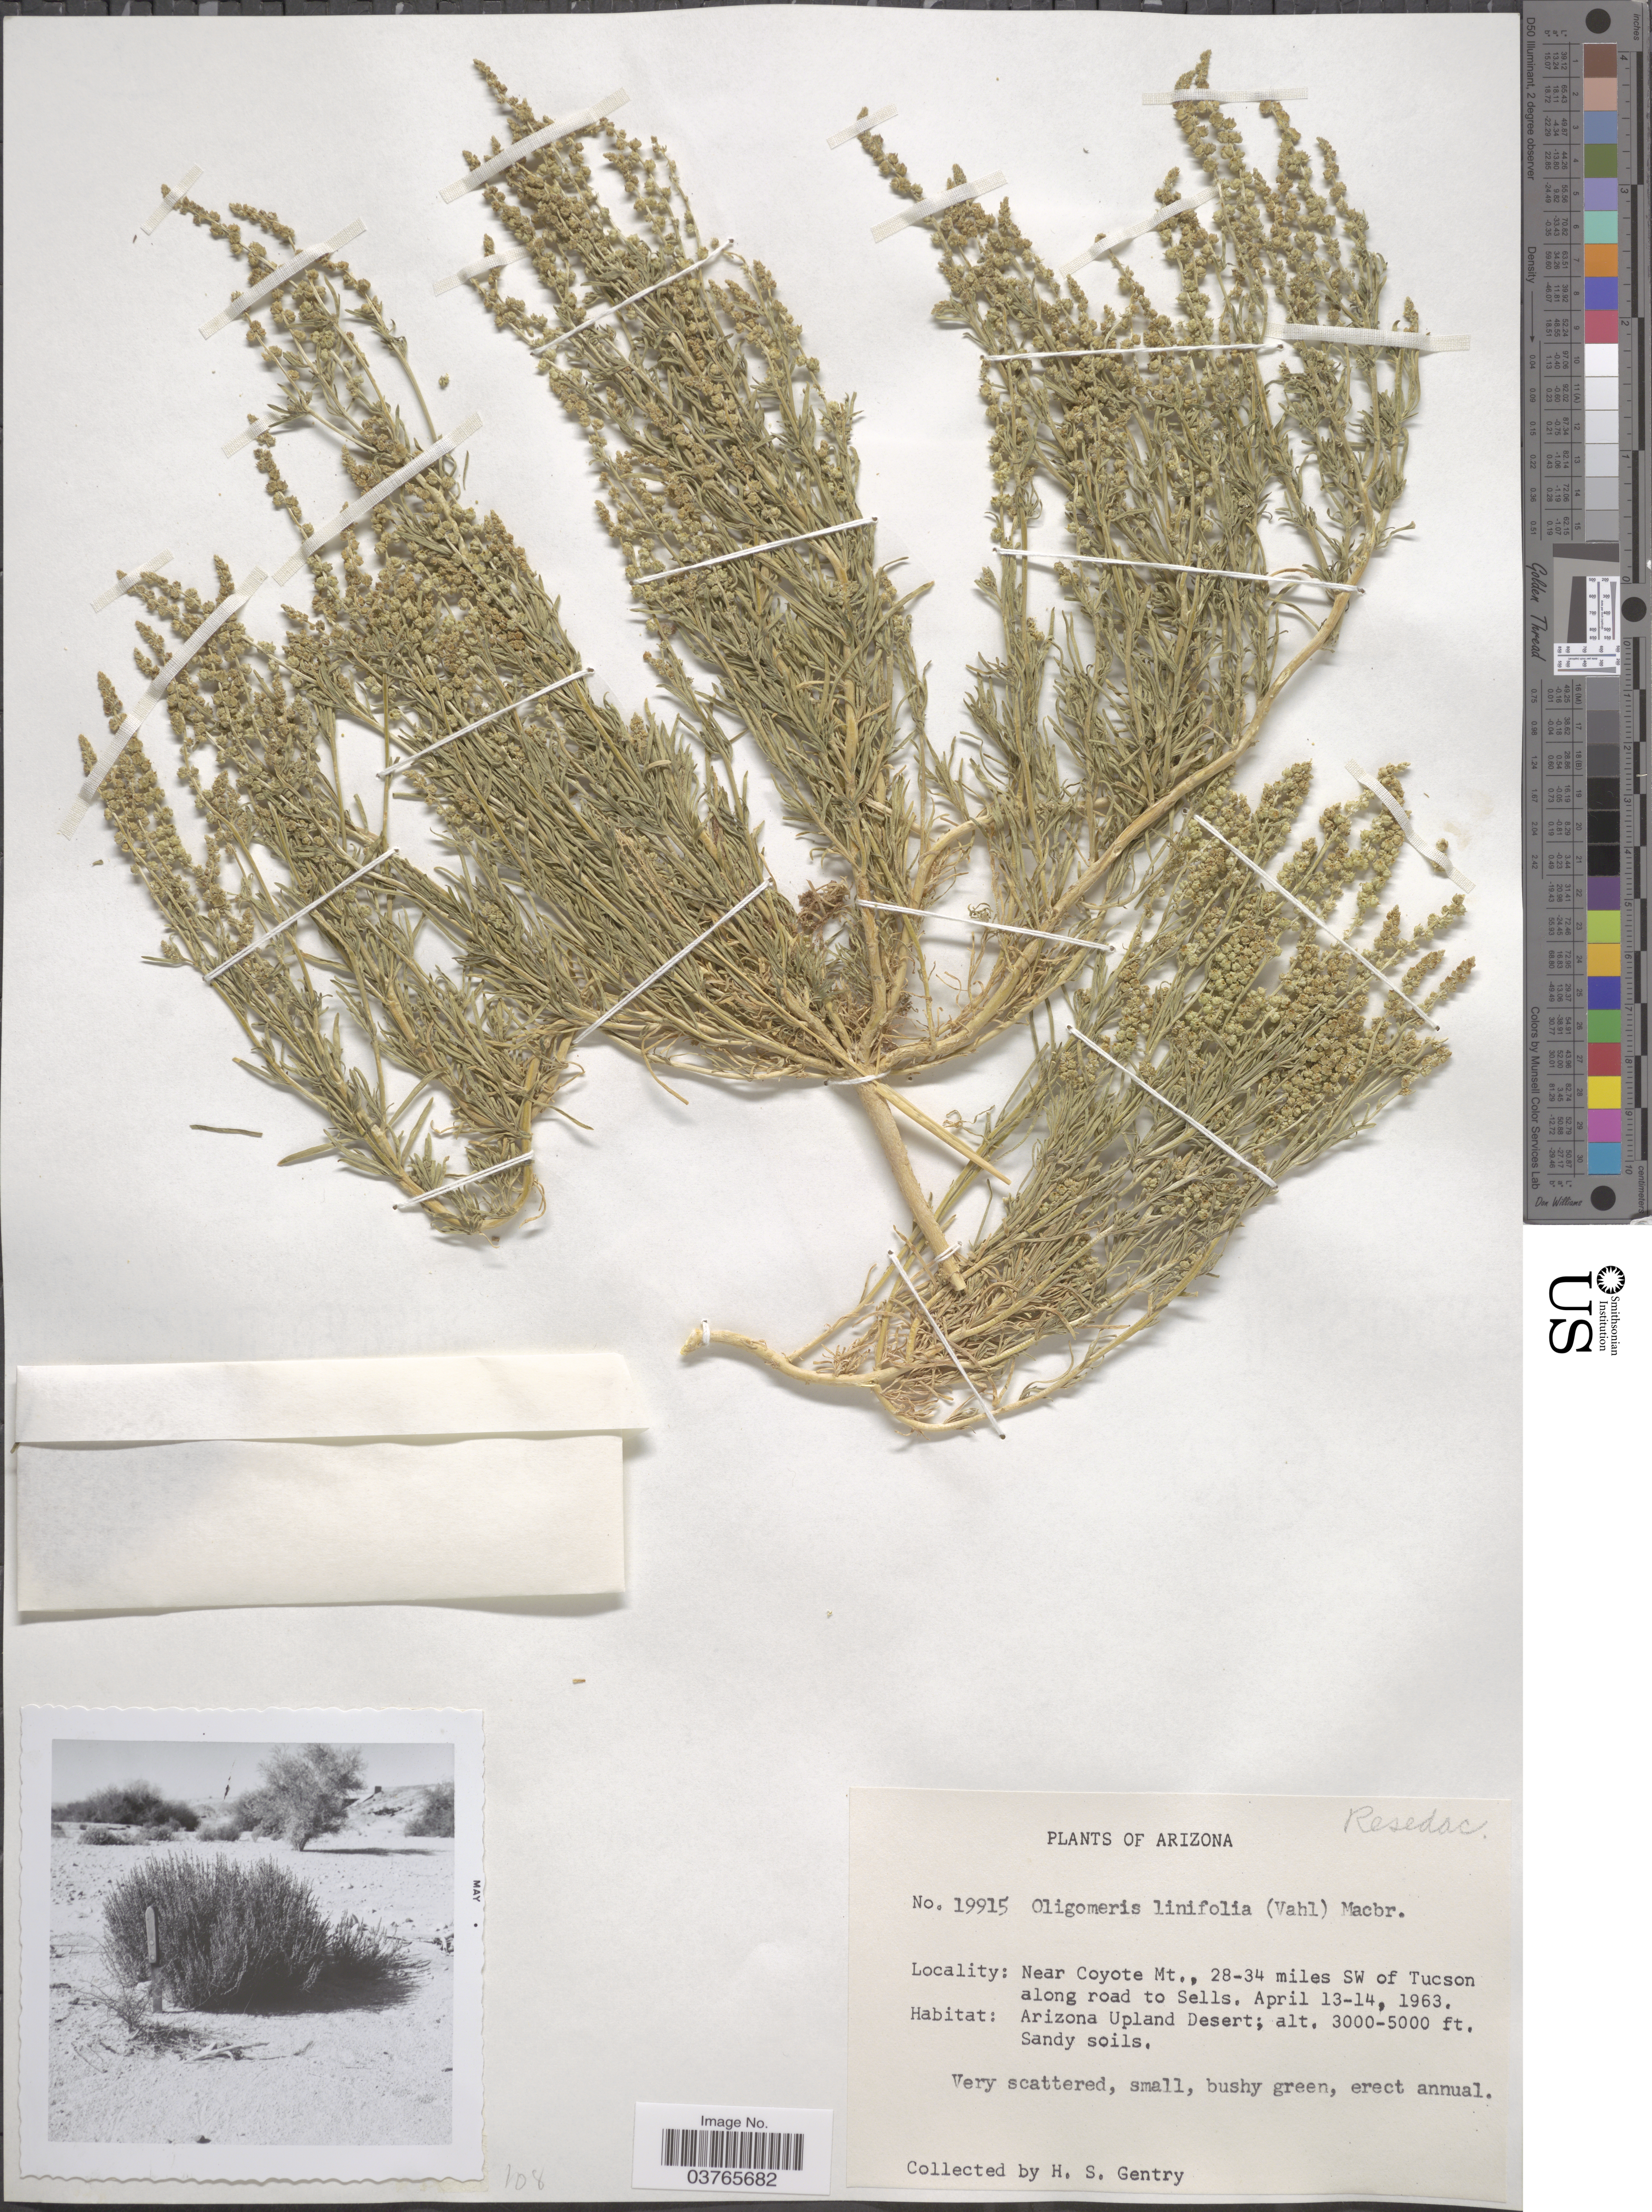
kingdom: Plantae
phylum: Tracheophyta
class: Magnoliopsida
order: Brassicales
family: Resedaceae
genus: Oligomeris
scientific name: Oligomeris linifolia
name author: (Vahl) J.F. Macbr.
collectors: H. S. Gentry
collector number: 19915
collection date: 1963-04-13/1963-04-14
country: United States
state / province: Arizona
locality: Near Coyote Mt., 28-34 miles SW of Tucson along road to Sells. Arizona Upland Desert.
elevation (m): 914